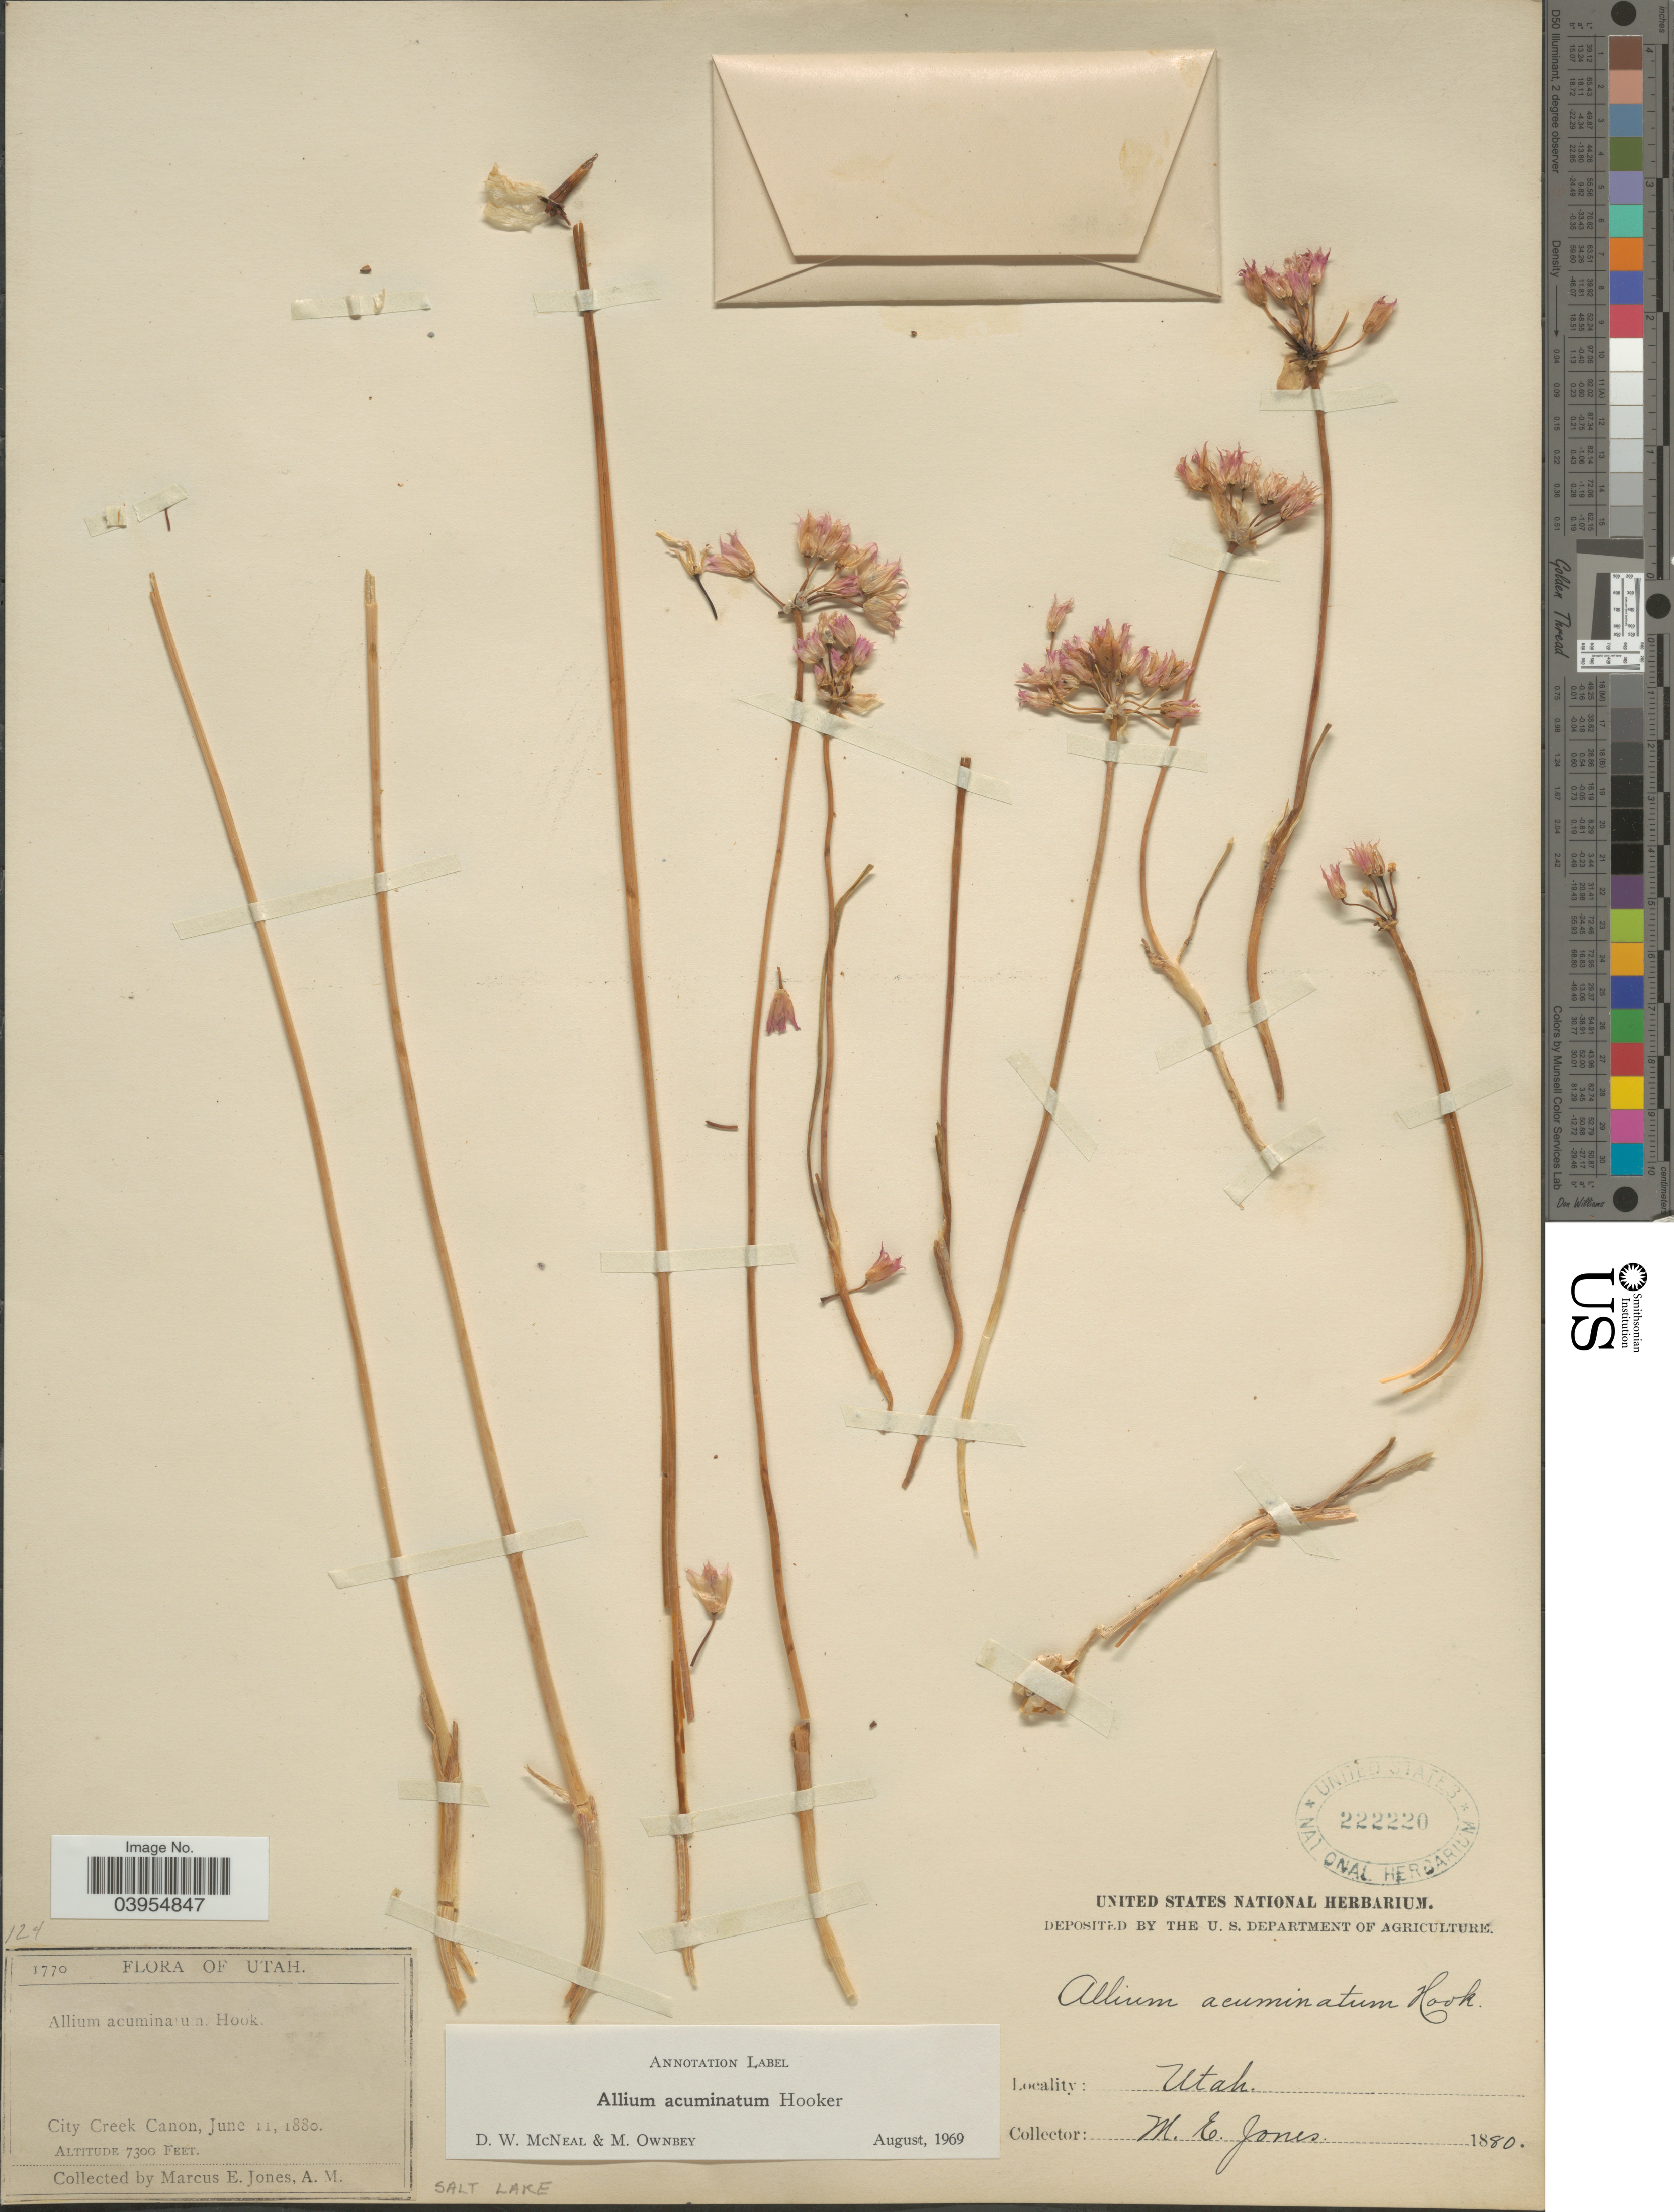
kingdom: Plantae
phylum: Tracheophyta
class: Liliopsida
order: Asparagales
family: Amaryllidaceae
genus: Allium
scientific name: Allium acuminatum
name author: Hook.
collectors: M. E. Jones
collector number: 1770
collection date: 1880-06-11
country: United States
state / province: Utah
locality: City Creek Canon. Salt Lake.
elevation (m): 2225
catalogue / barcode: US 222220